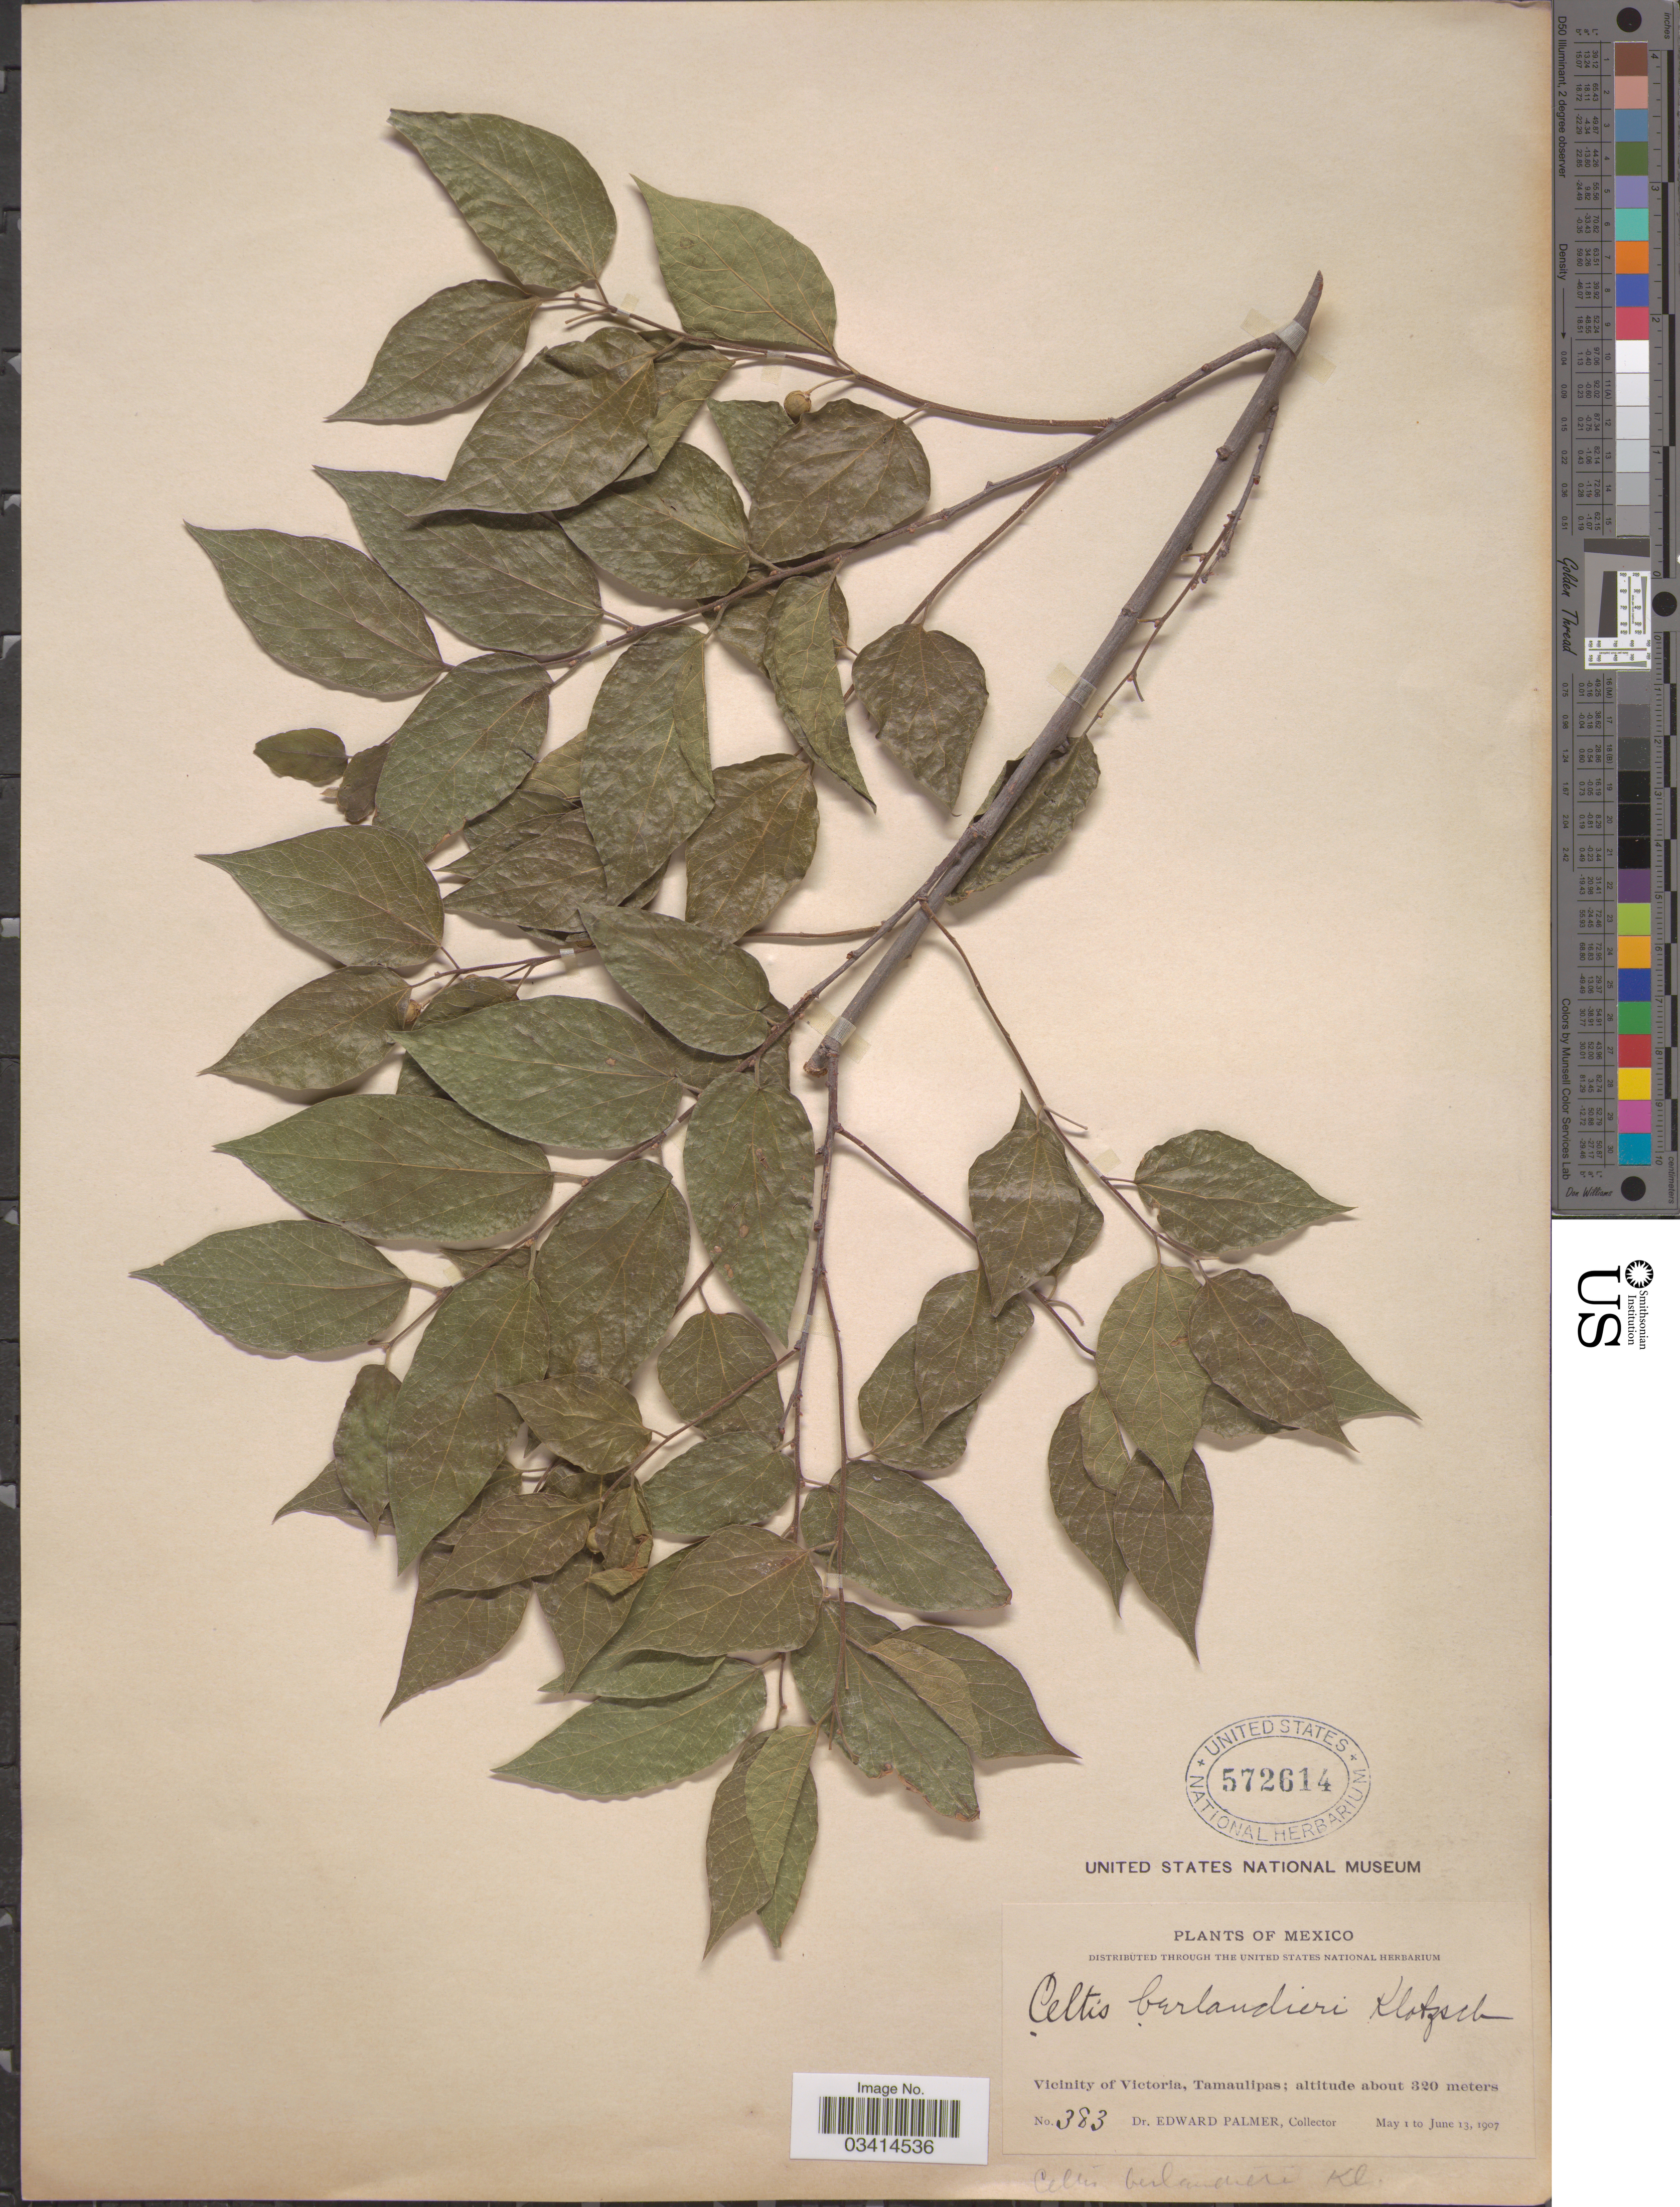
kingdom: Plantae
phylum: Tracheophyta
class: Magnoliopsida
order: Rosales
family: Cannabaceae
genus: Celtis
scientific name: Celtis laevigata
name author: Willd.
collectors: E. Palmer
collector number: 383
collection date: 1907-05-01/1907-06-13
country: Mexico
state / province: Tamaulipas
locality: Vicinity of Victoria.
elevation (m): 320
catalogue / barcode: US 572614